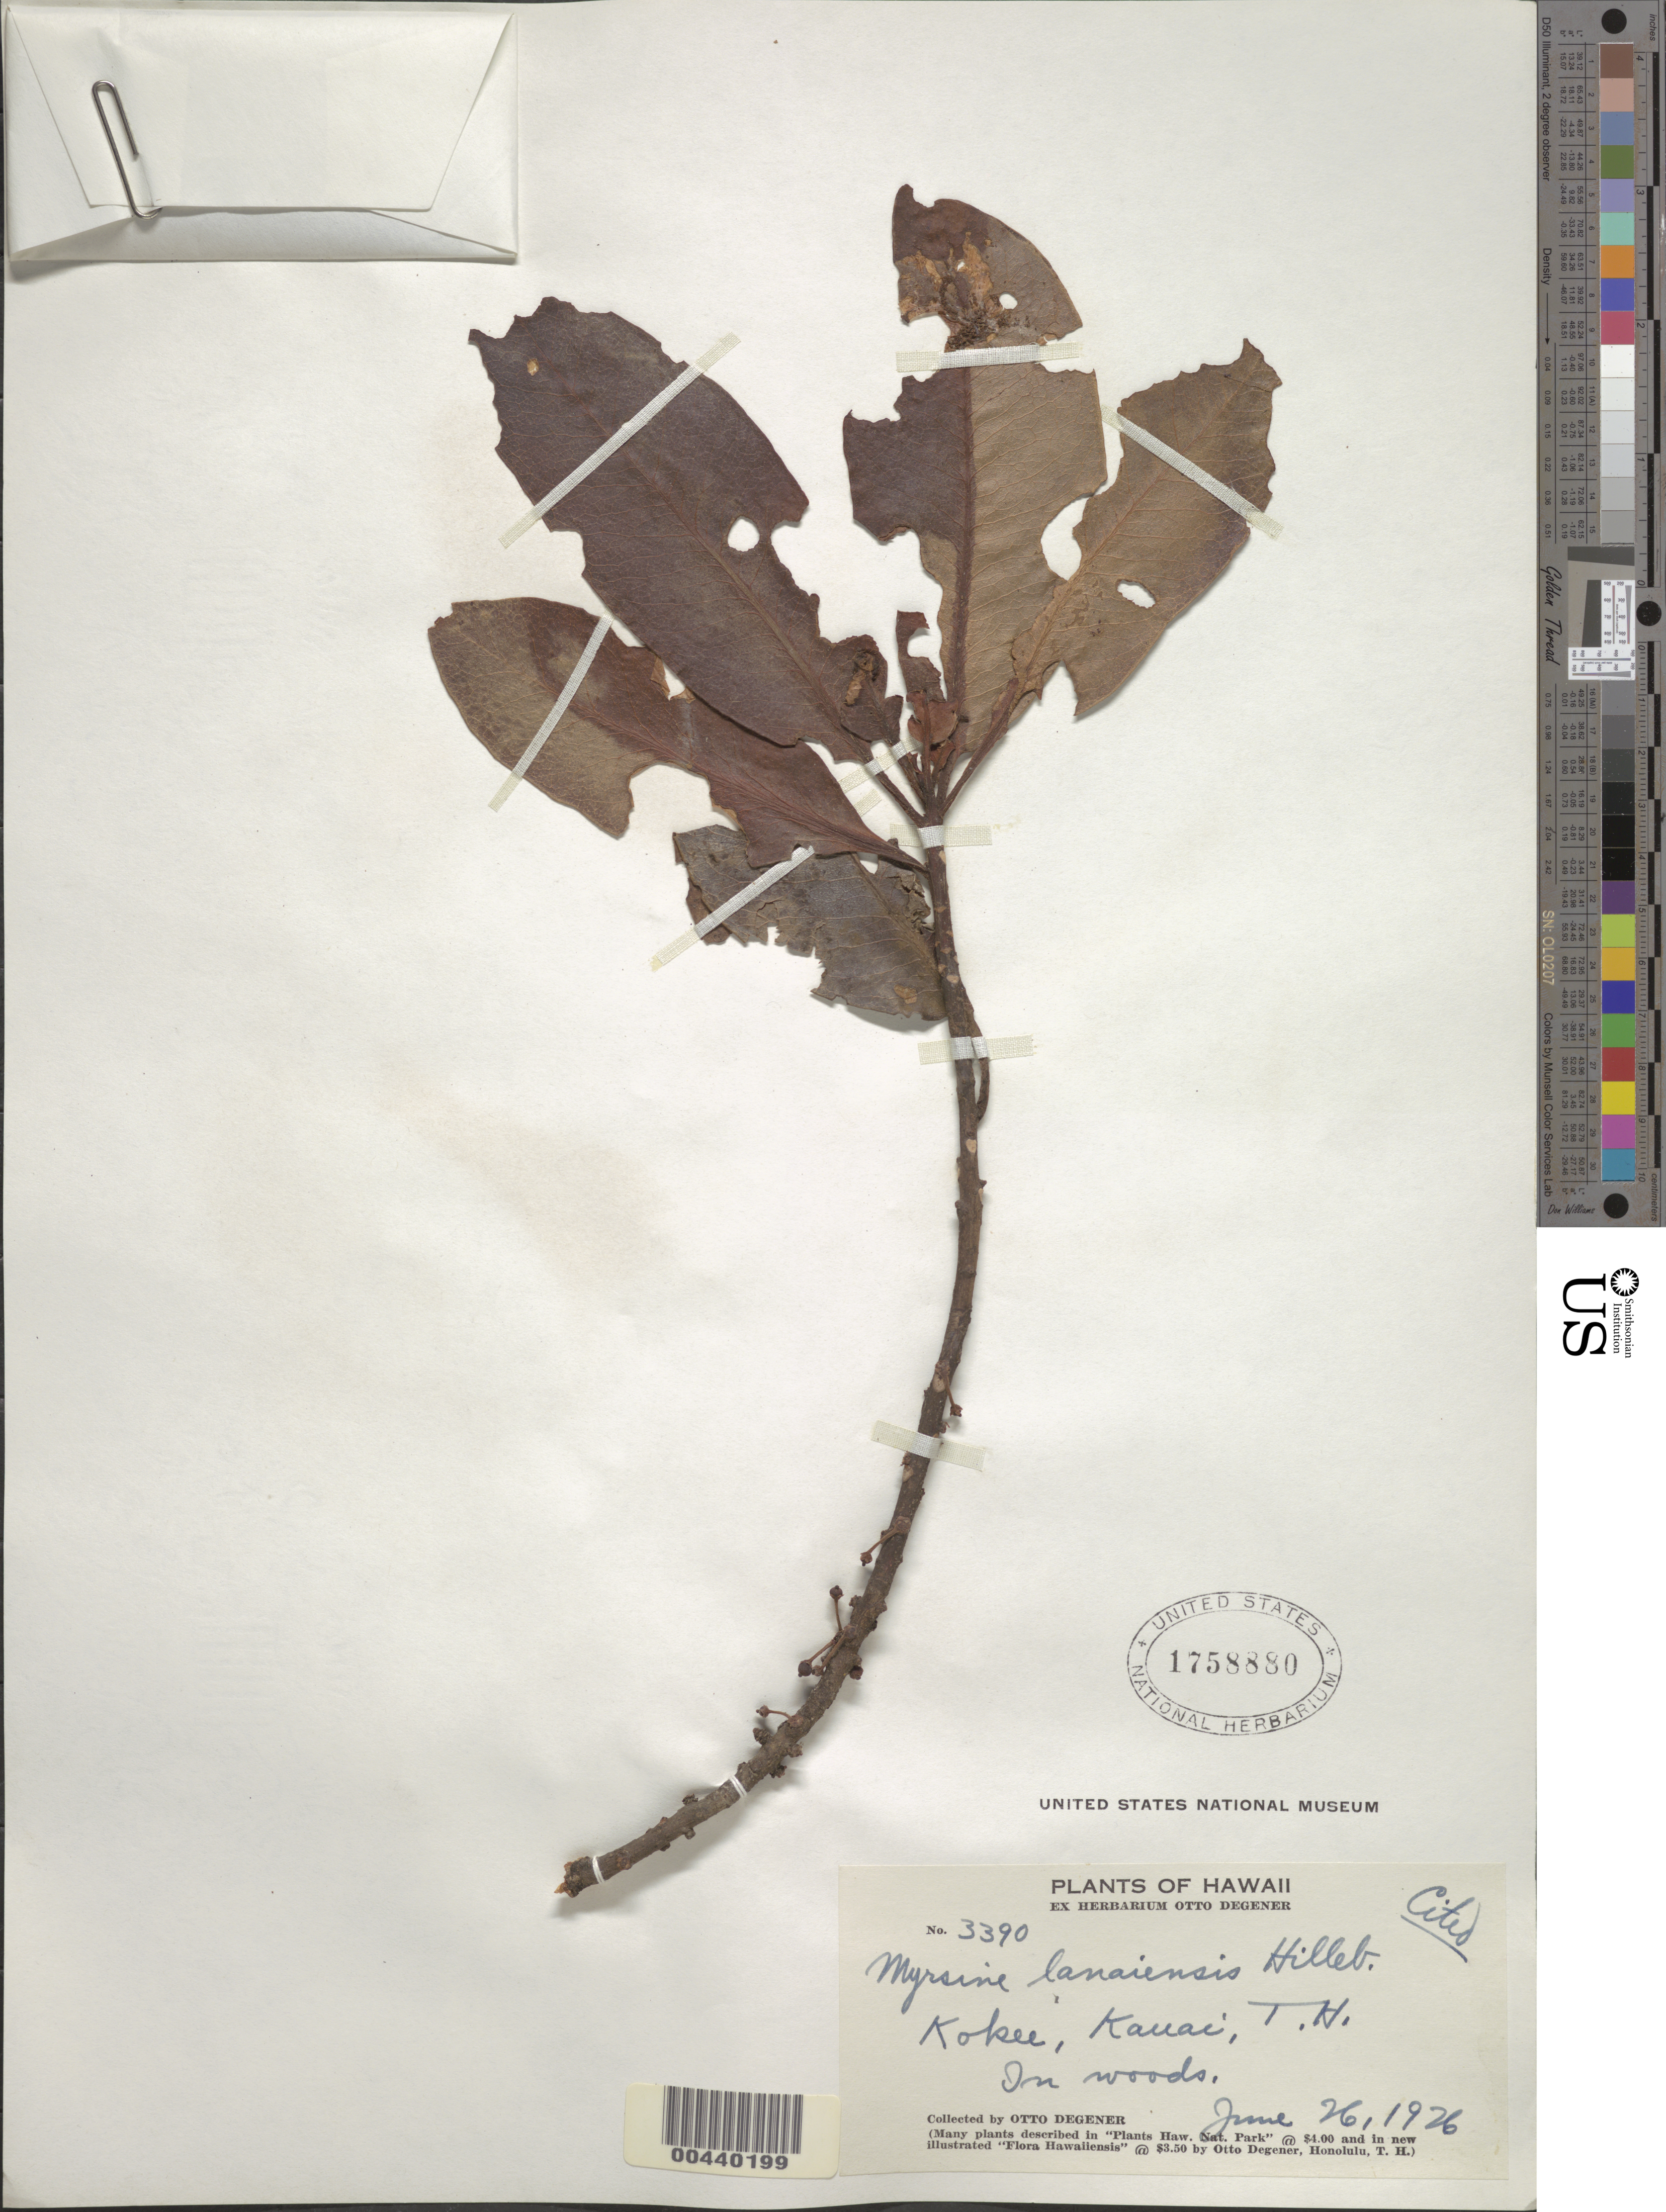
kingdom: Plantae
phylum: Tracheophyta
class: Magnoliopsida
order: Ericales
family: Primulaceae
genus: Myrsine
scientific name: Myrsine lanaiensis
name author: Hillebr.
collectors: O. Degener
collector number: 3390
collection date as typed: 26 Jun 1926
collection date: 1926-06-26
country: United States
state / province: Hawaii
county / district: Kauai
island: Kaua'i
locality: Kokee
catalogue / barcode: US 1758880